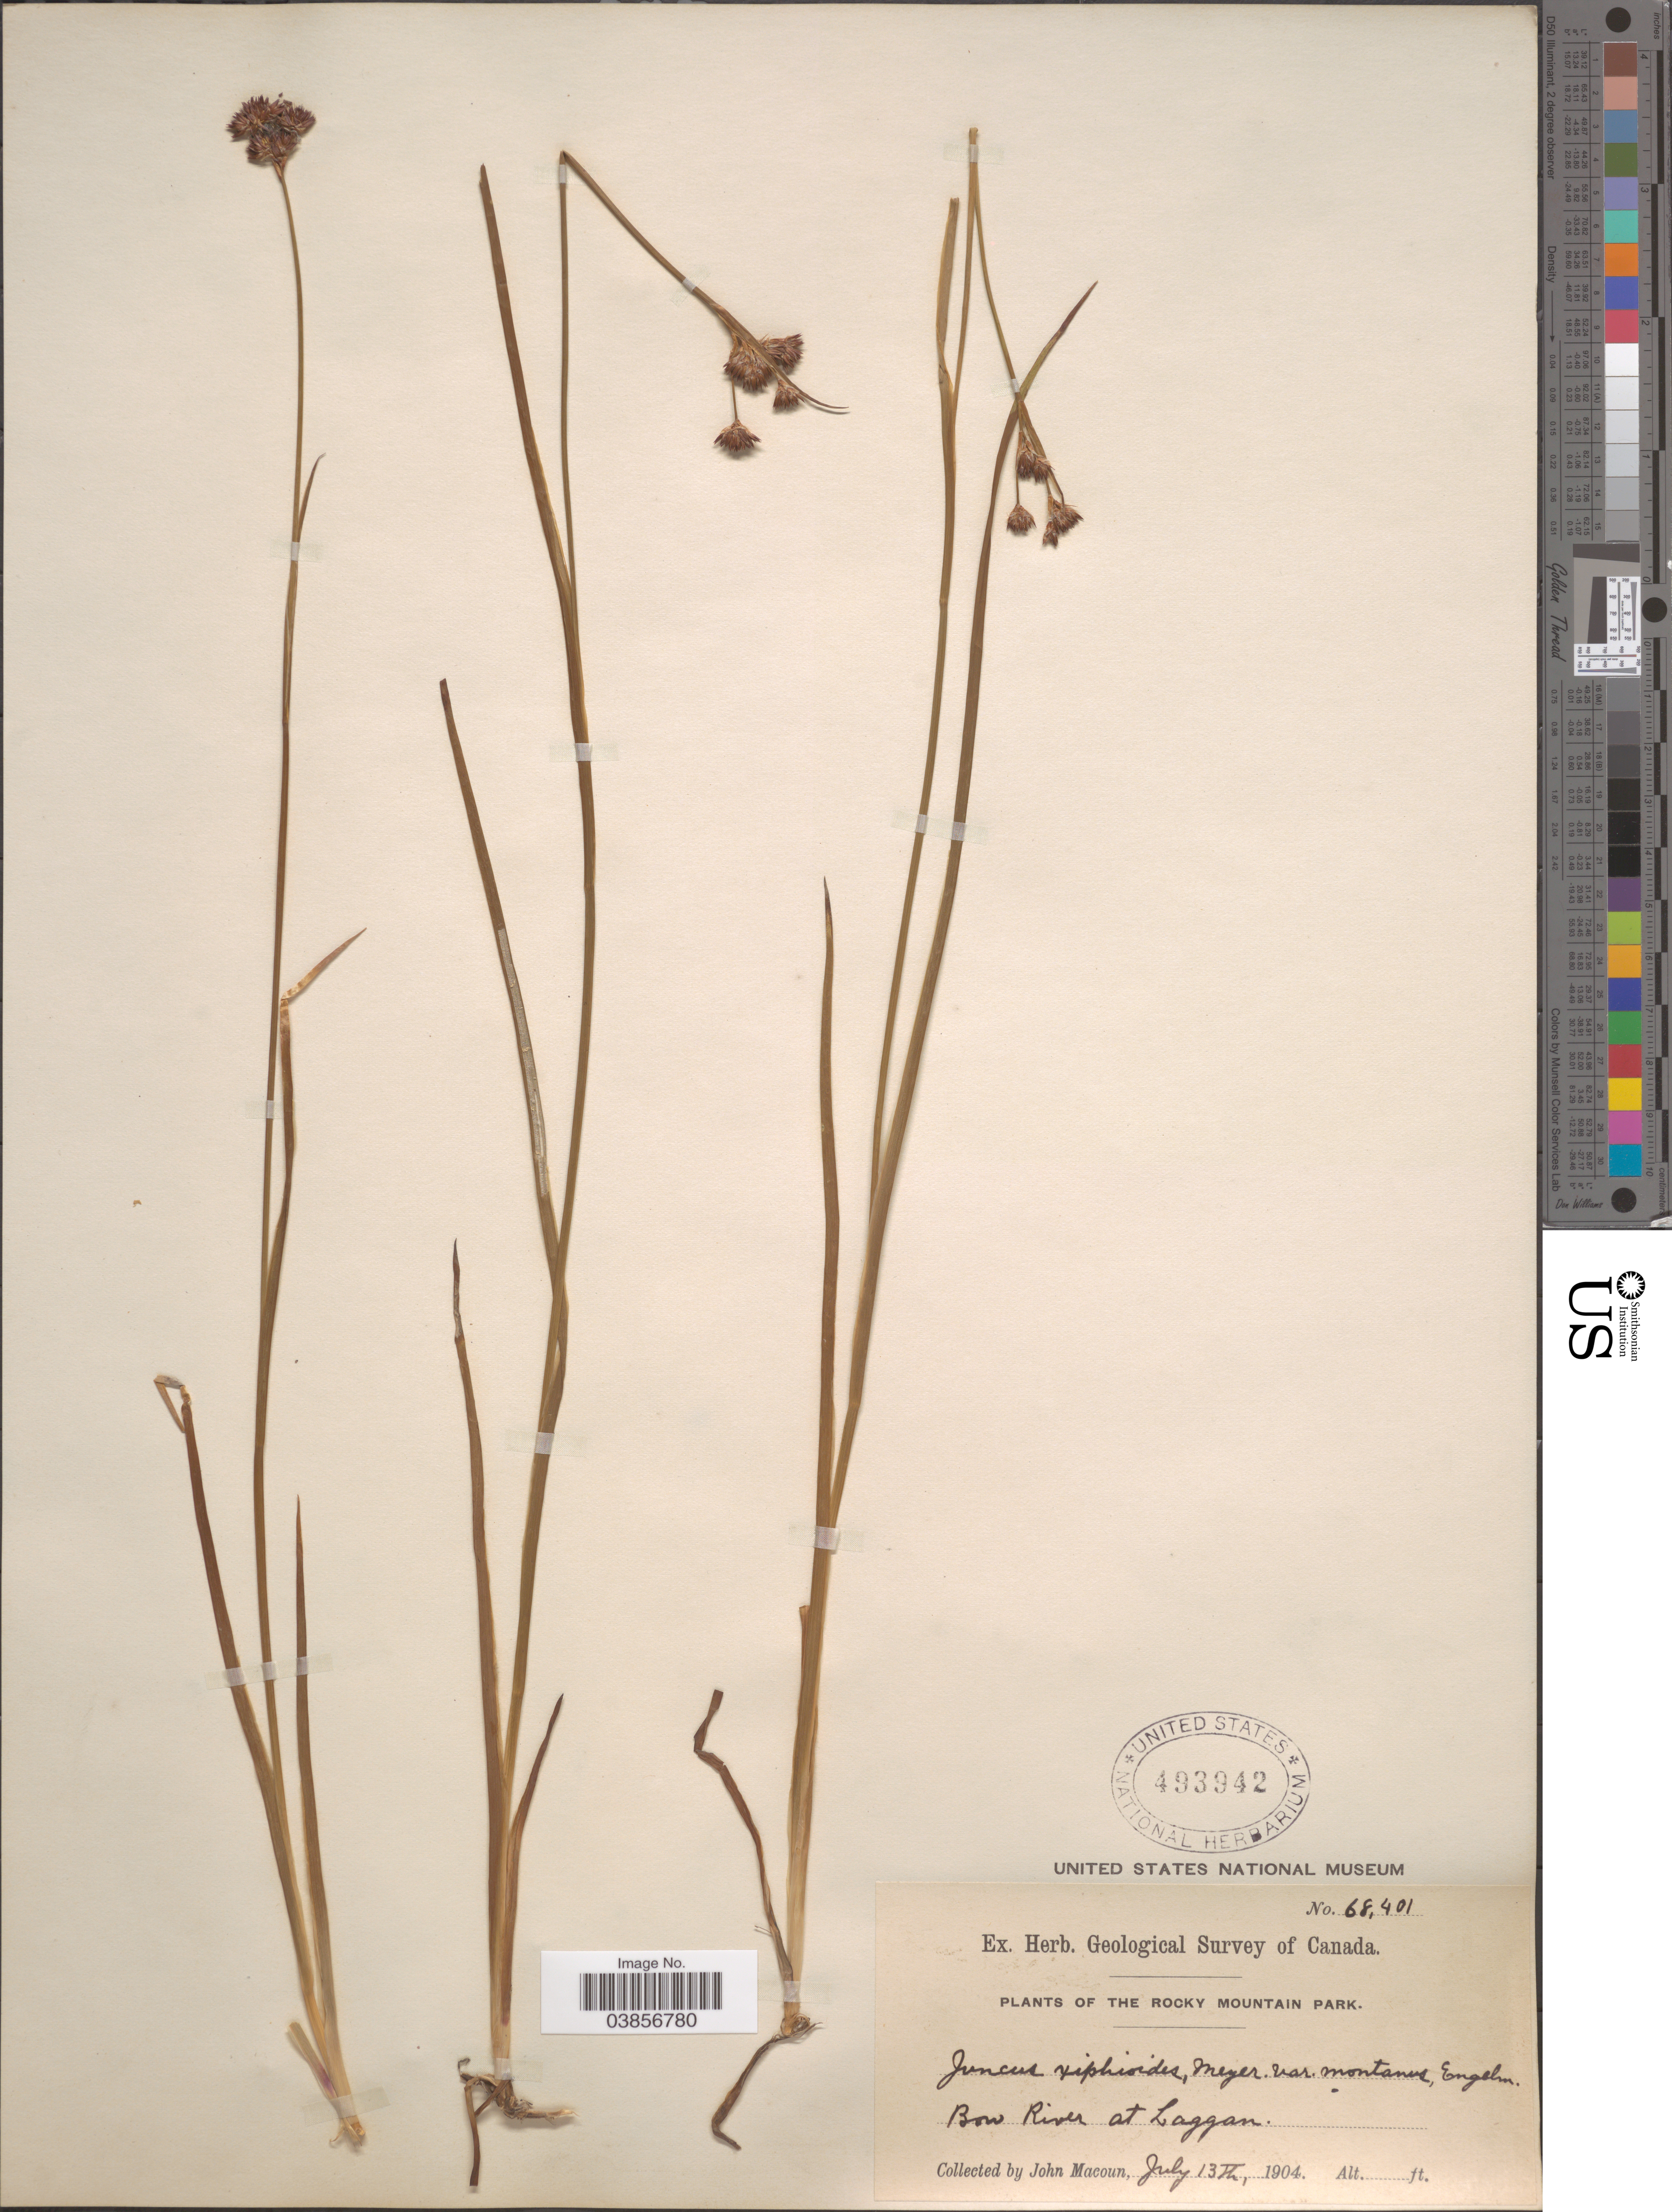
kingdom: Plantae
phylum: Tracheophyta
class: Liliopsida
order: Poales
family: Juncaceae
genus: Juncus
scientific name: Juncus saximontanus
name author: A. Nelson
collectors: J. Macoun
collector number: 68401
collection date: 1904-07-13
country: Canada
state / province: Alberta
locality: The Rocky Mountain Park. Bow River at Laggan.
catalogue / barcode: US 493942